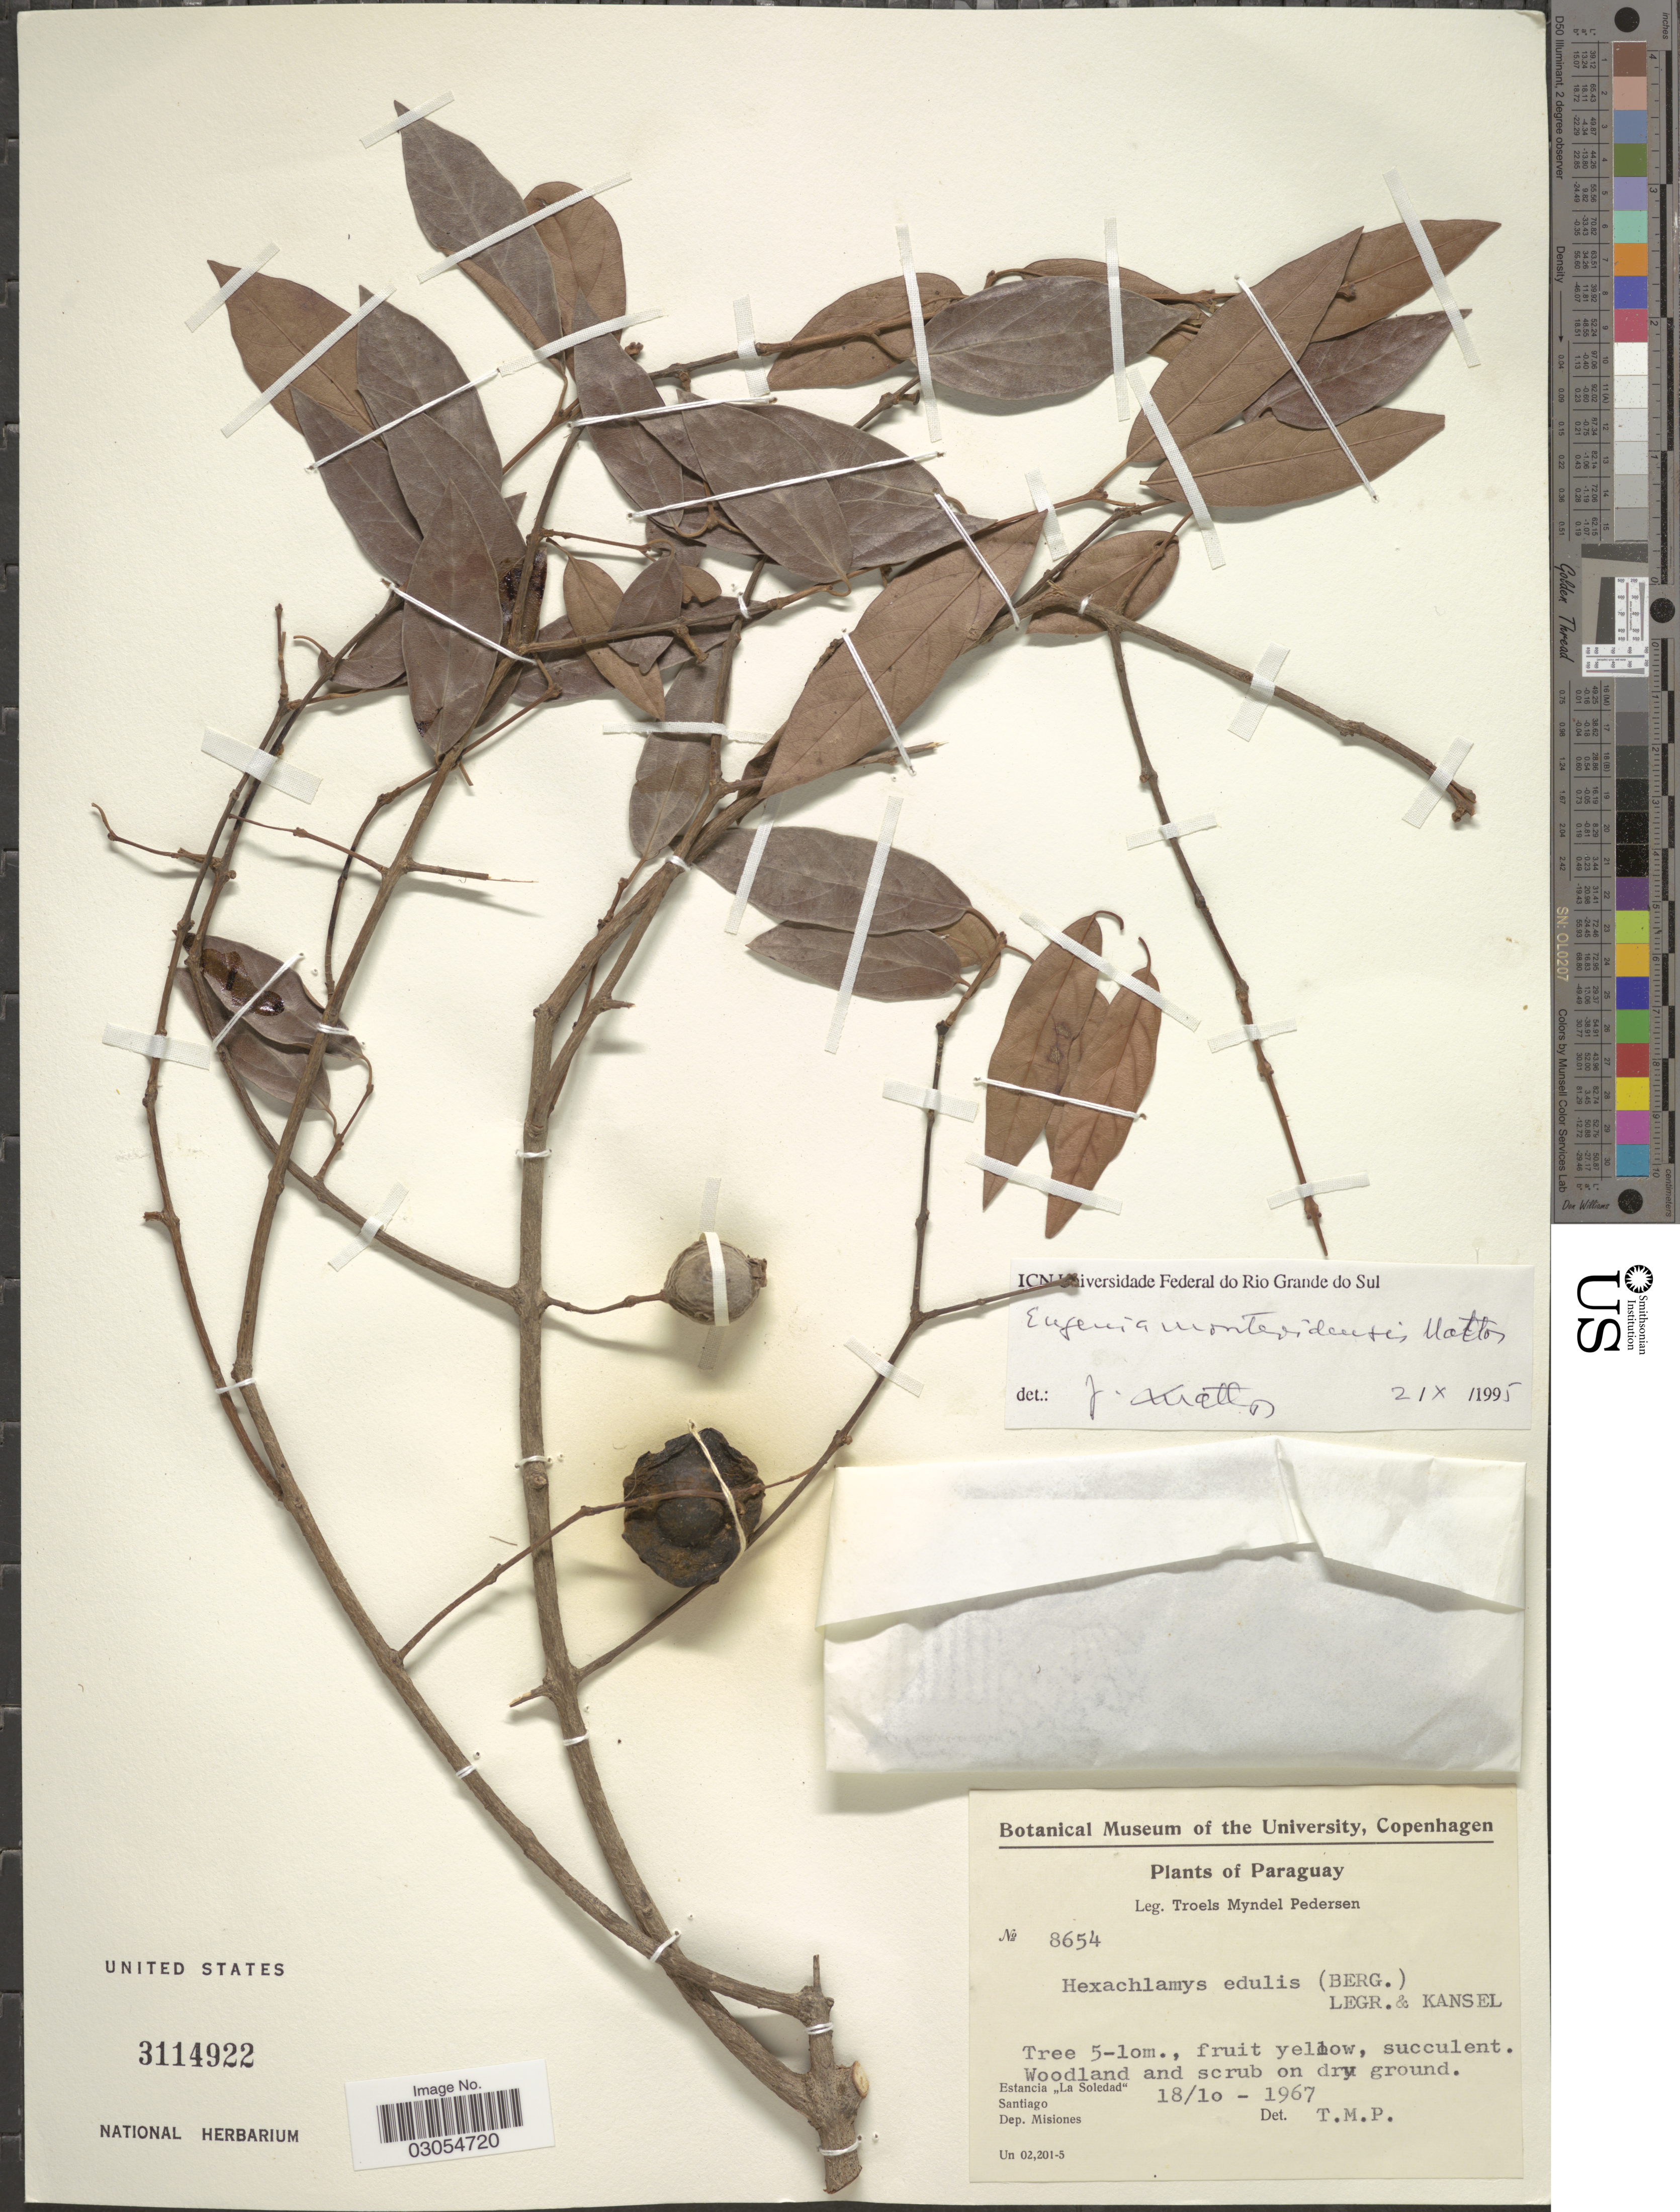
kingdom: Plantae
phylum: Tracheophyta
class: Magnoliopsida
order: Myrtales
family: Myrtaceae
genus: Eugenia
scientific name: Eugenia myrcianthes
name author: Nied.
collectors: T. Pederson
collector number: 8654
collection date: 1967-10-18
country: Paraguay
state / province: Misiones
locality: Estancia "La Soledad". Santiago.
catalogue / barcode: US 3114922